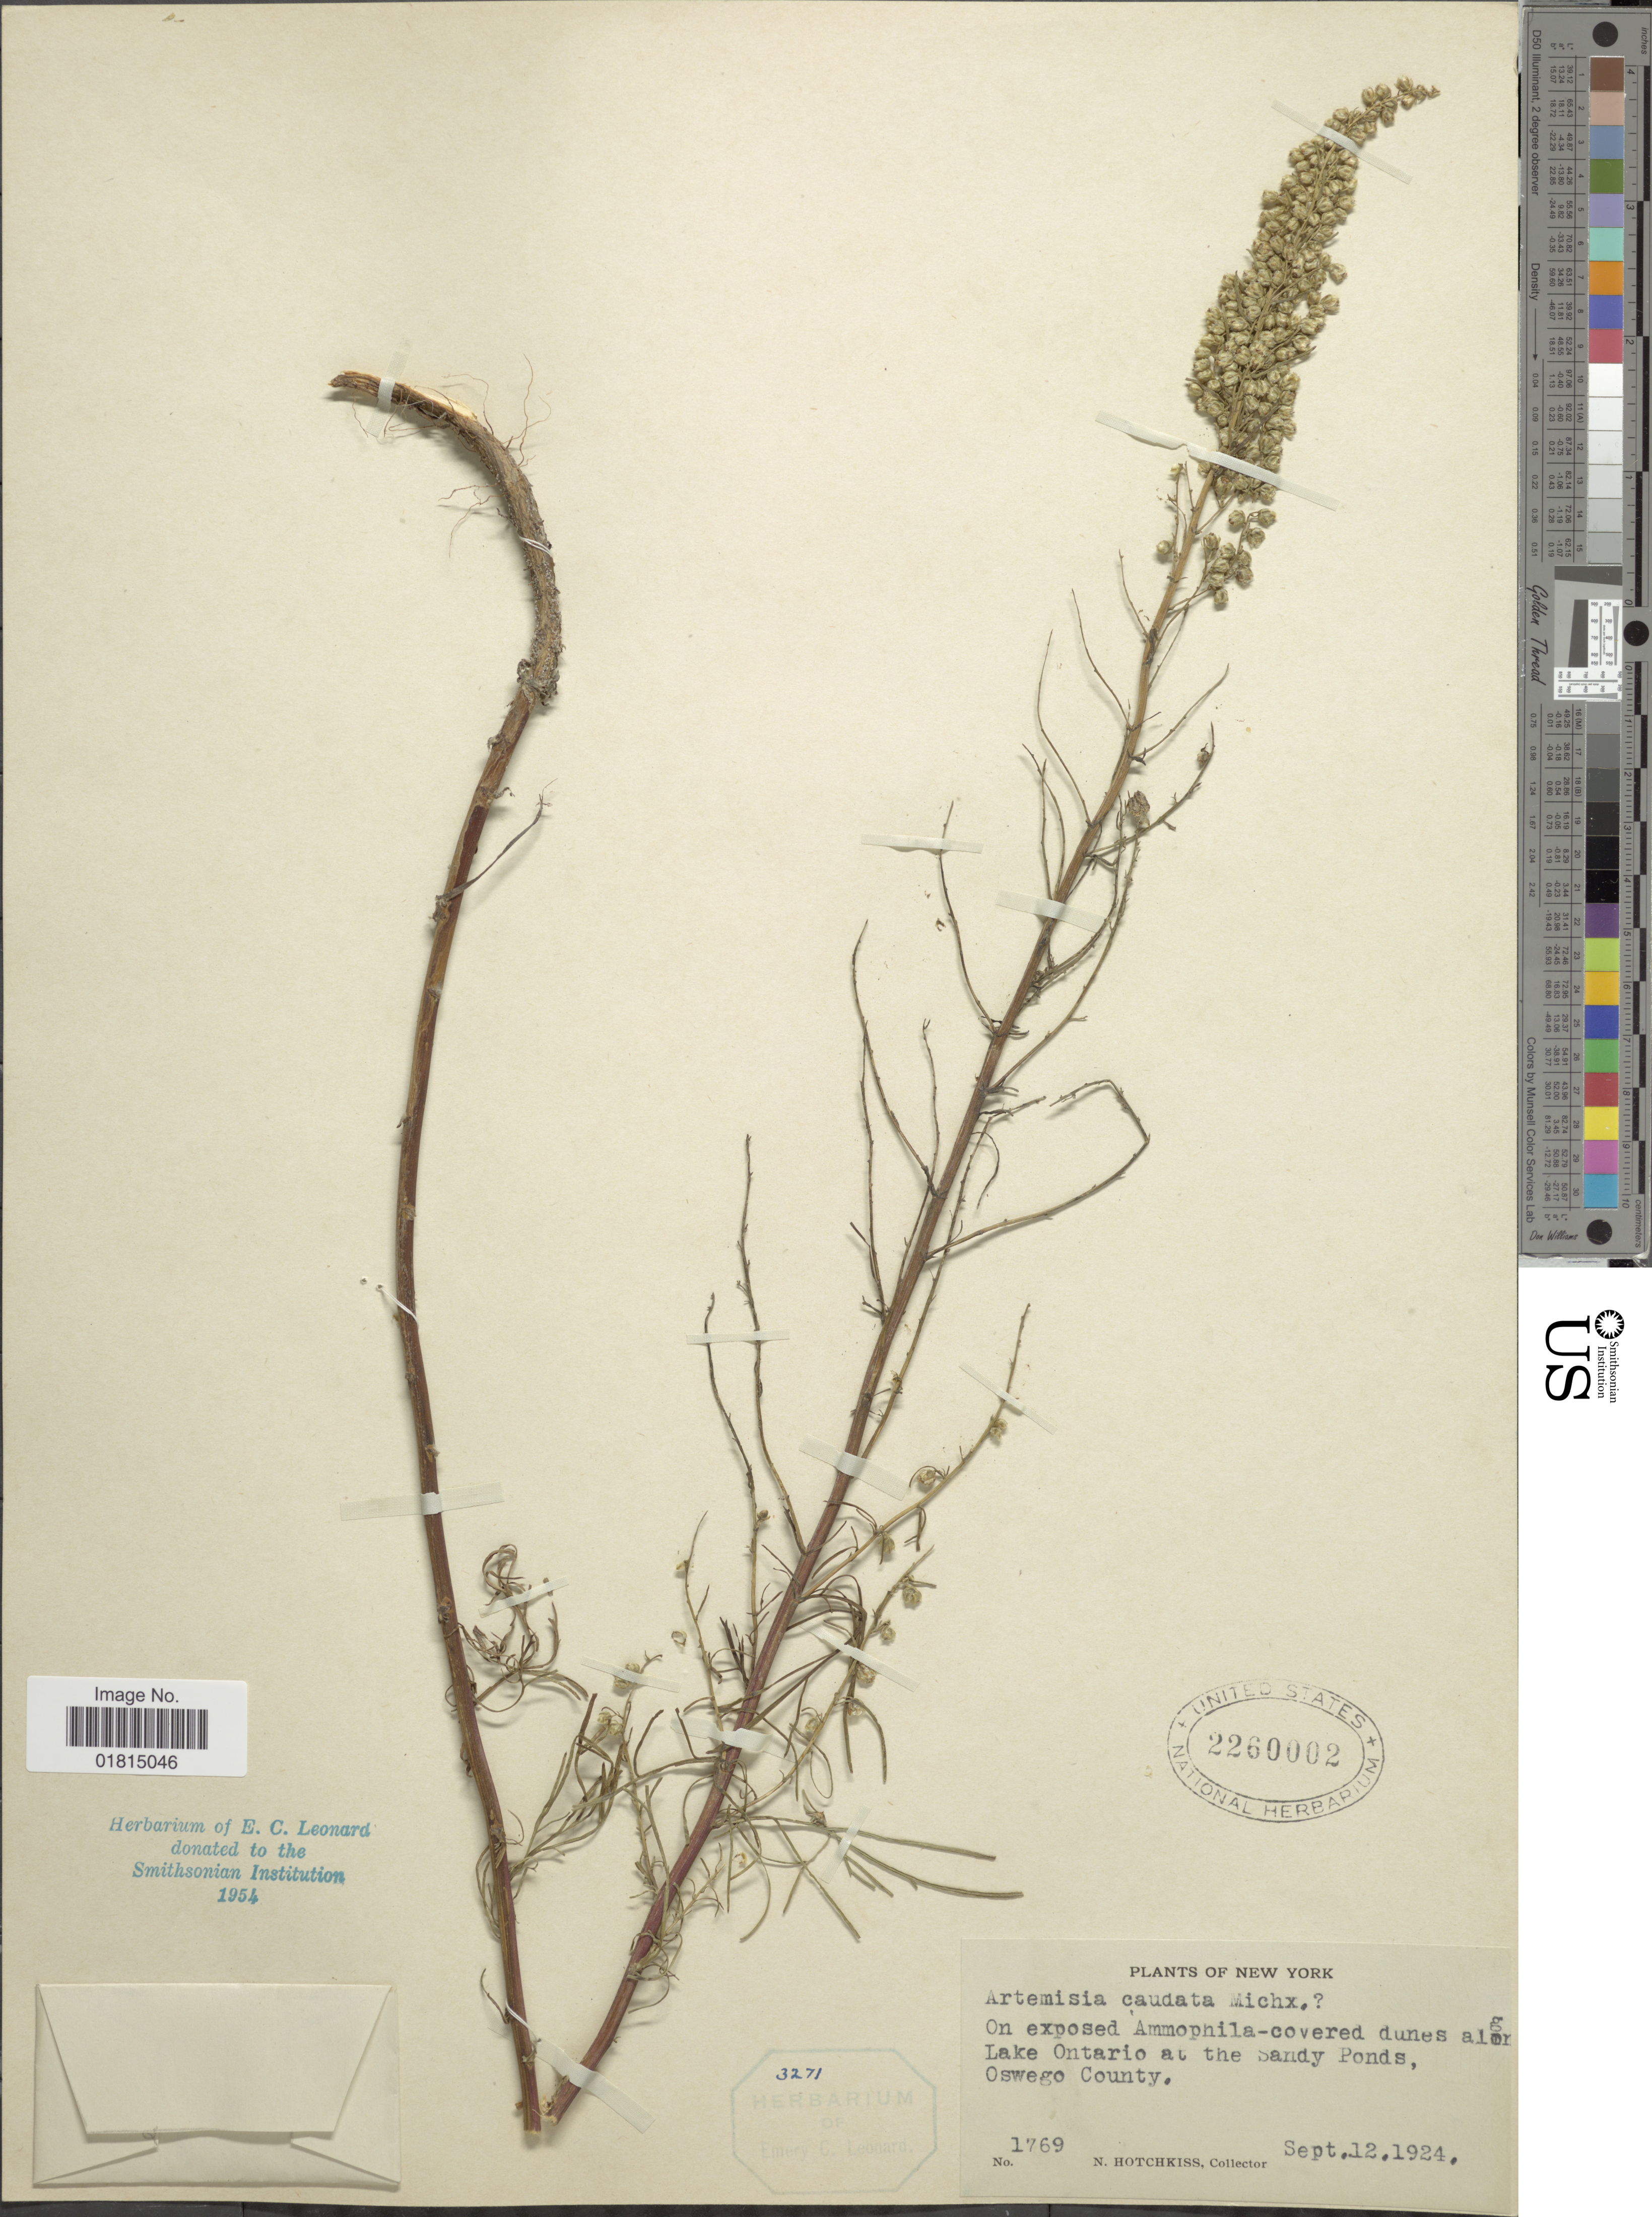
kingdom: Plantae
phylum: Tracheophyta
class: Magnoliopsida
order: Asterales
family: Asteraceae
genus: Artemisia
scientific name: Artemisia caudata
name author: Michx.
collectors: N. Hotchkiss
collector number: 1769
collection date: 1924-09-12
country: United States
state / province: New York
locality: Lake Ontario at the Sandy Ponds, Oswego County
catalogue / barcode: US 2260002